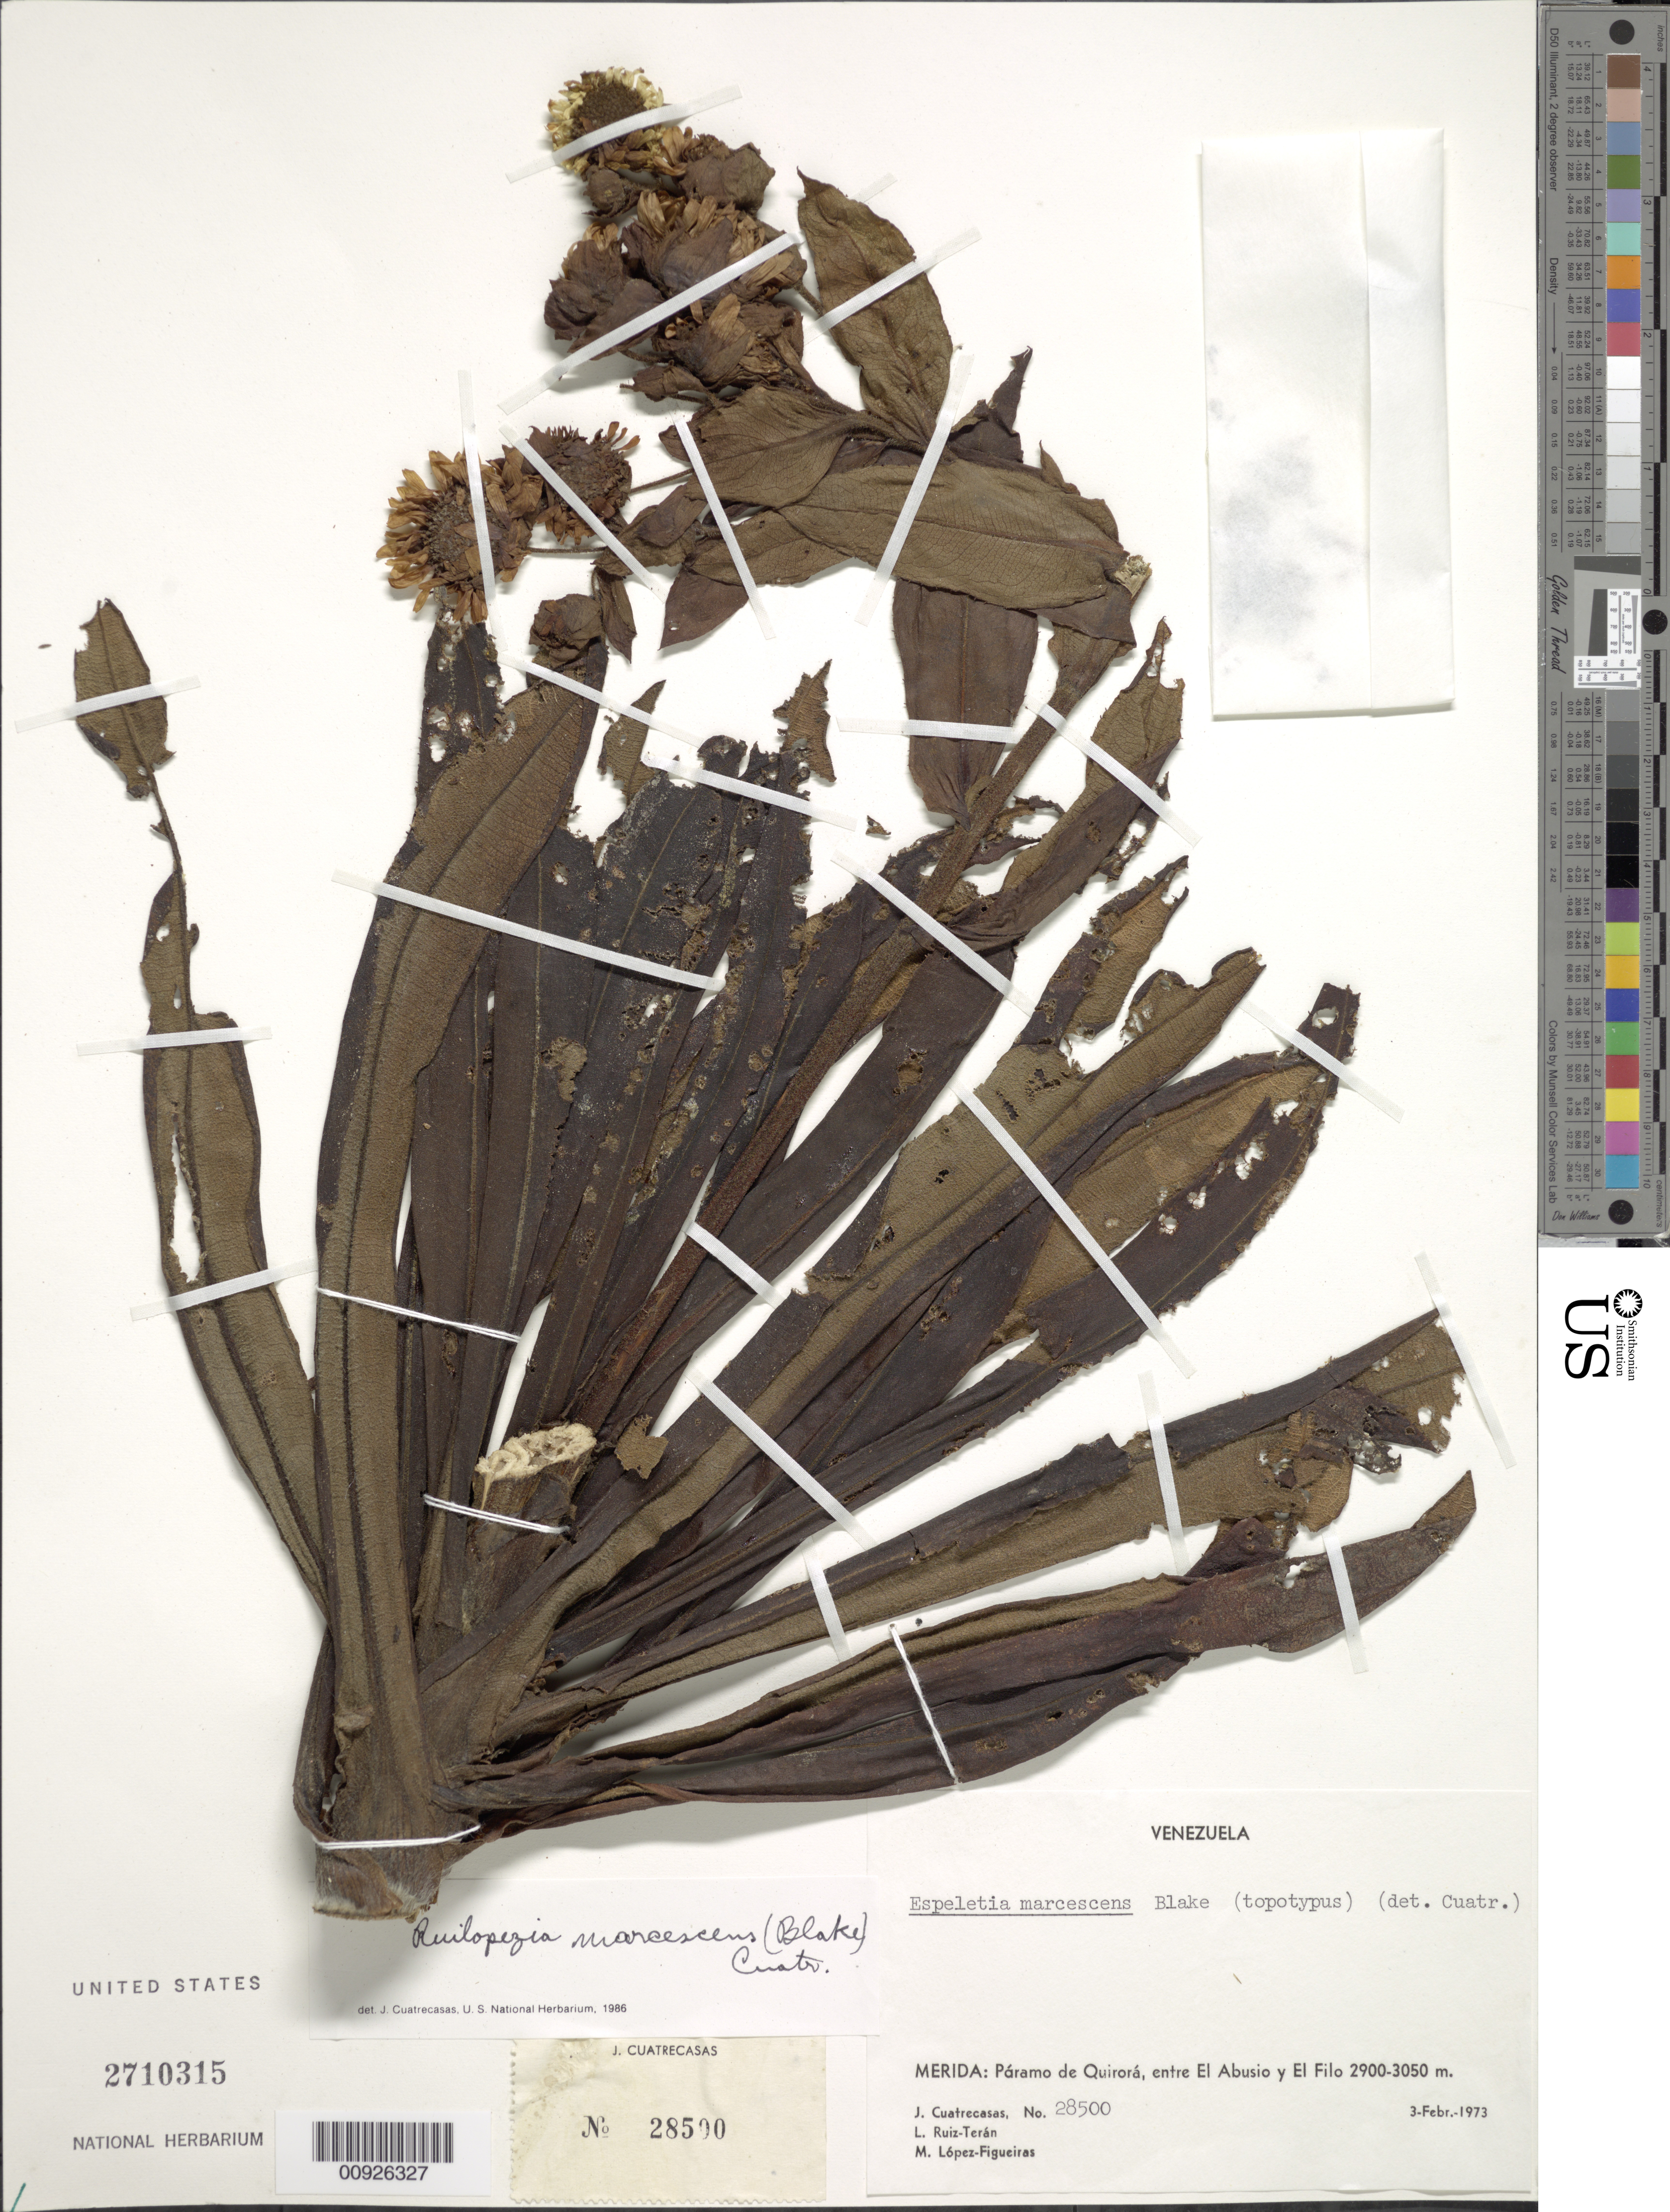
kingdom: Plantae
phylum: Tracheophyta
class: Magnoliopsida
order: Asterales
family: Asteraceae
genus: Ruilopezia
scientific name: Ruilopezia marcescens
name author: (S.F. Blake) Cuatrec.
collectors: J. Cuatrecasas, L. E. Ruíz-Terán & M. López Figueiras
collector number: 28500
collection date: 1973-02-03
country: Venezuela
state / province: Mérida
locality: P. de Quirorá (o de Chacantá). Entre el Abusio y El Filo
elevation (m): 2900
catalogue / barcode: US 2710315